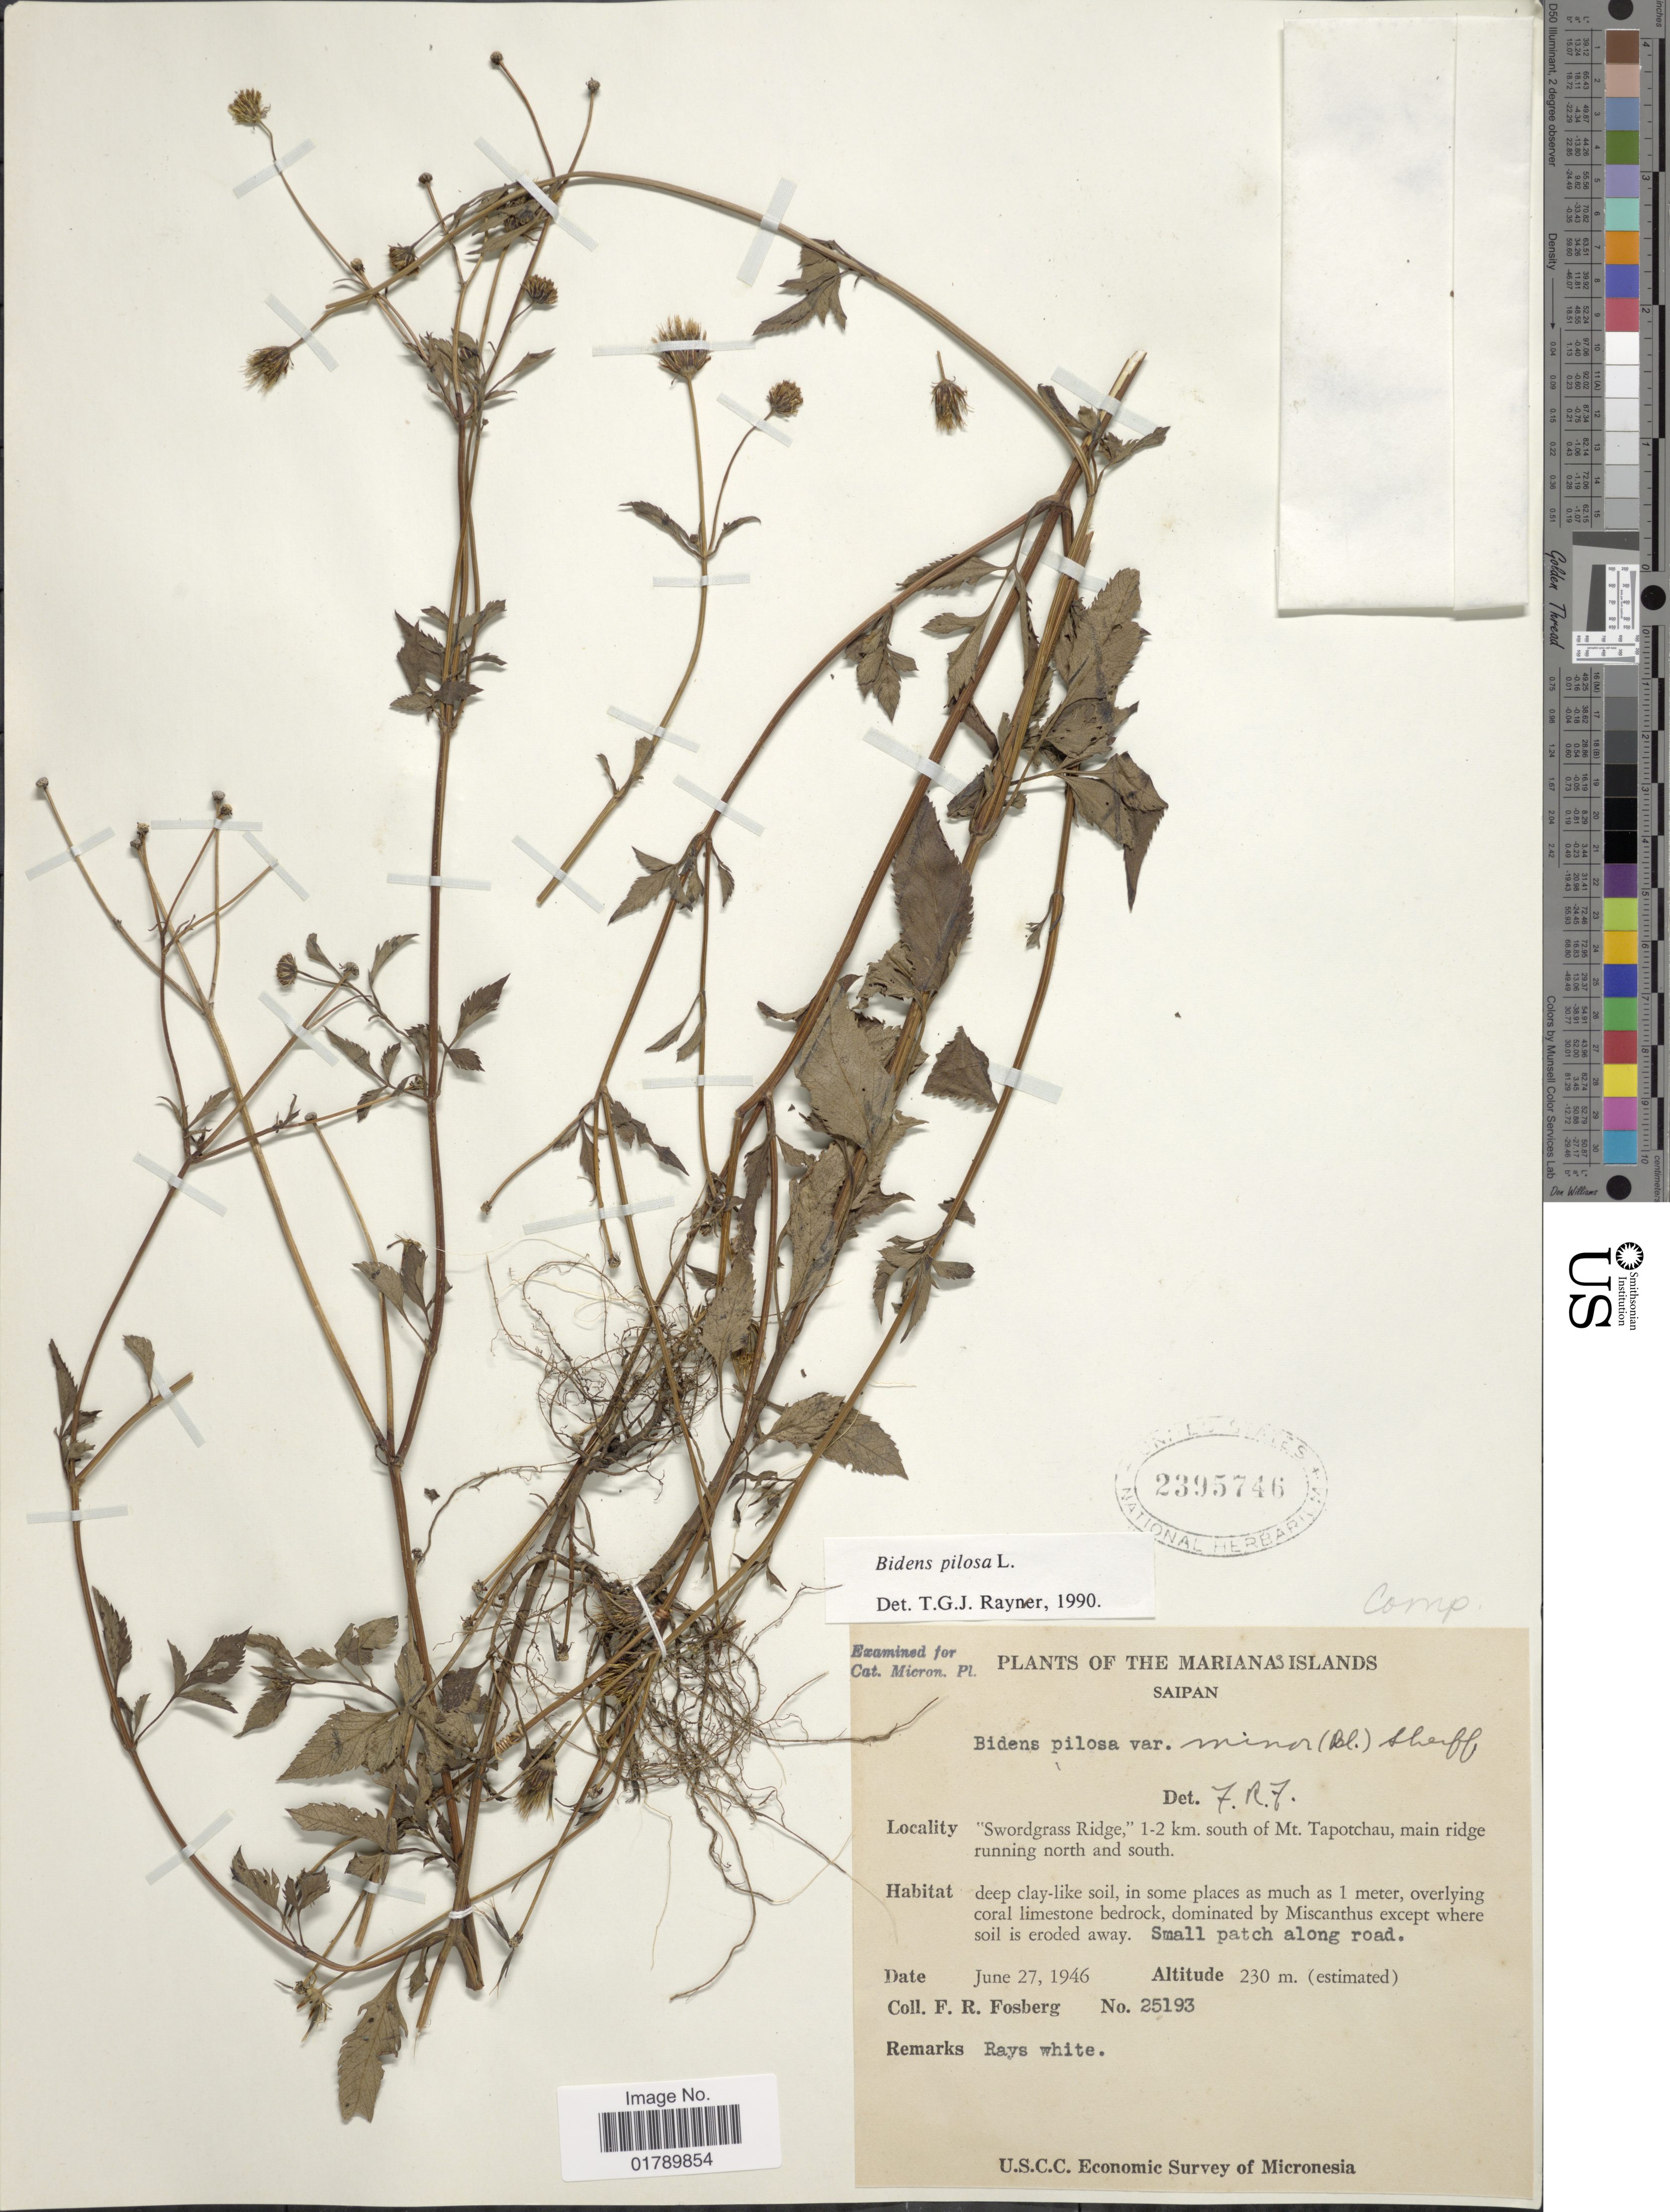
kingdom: Plantae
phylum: Tracheophyta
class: Magnoliopsida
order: Asterales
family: Asteraceae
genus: Bidens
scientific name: Bidens pilosa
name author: L.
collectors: F. R. Fosberg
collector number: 25193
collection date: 1946-06-27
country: Northern Mariana Islands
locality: Saipan. "Swordgrass Rdige", 1-2 km. south of Mt. Tapotchau, main ridge running north and south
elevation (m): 230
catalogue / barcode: US 2395746